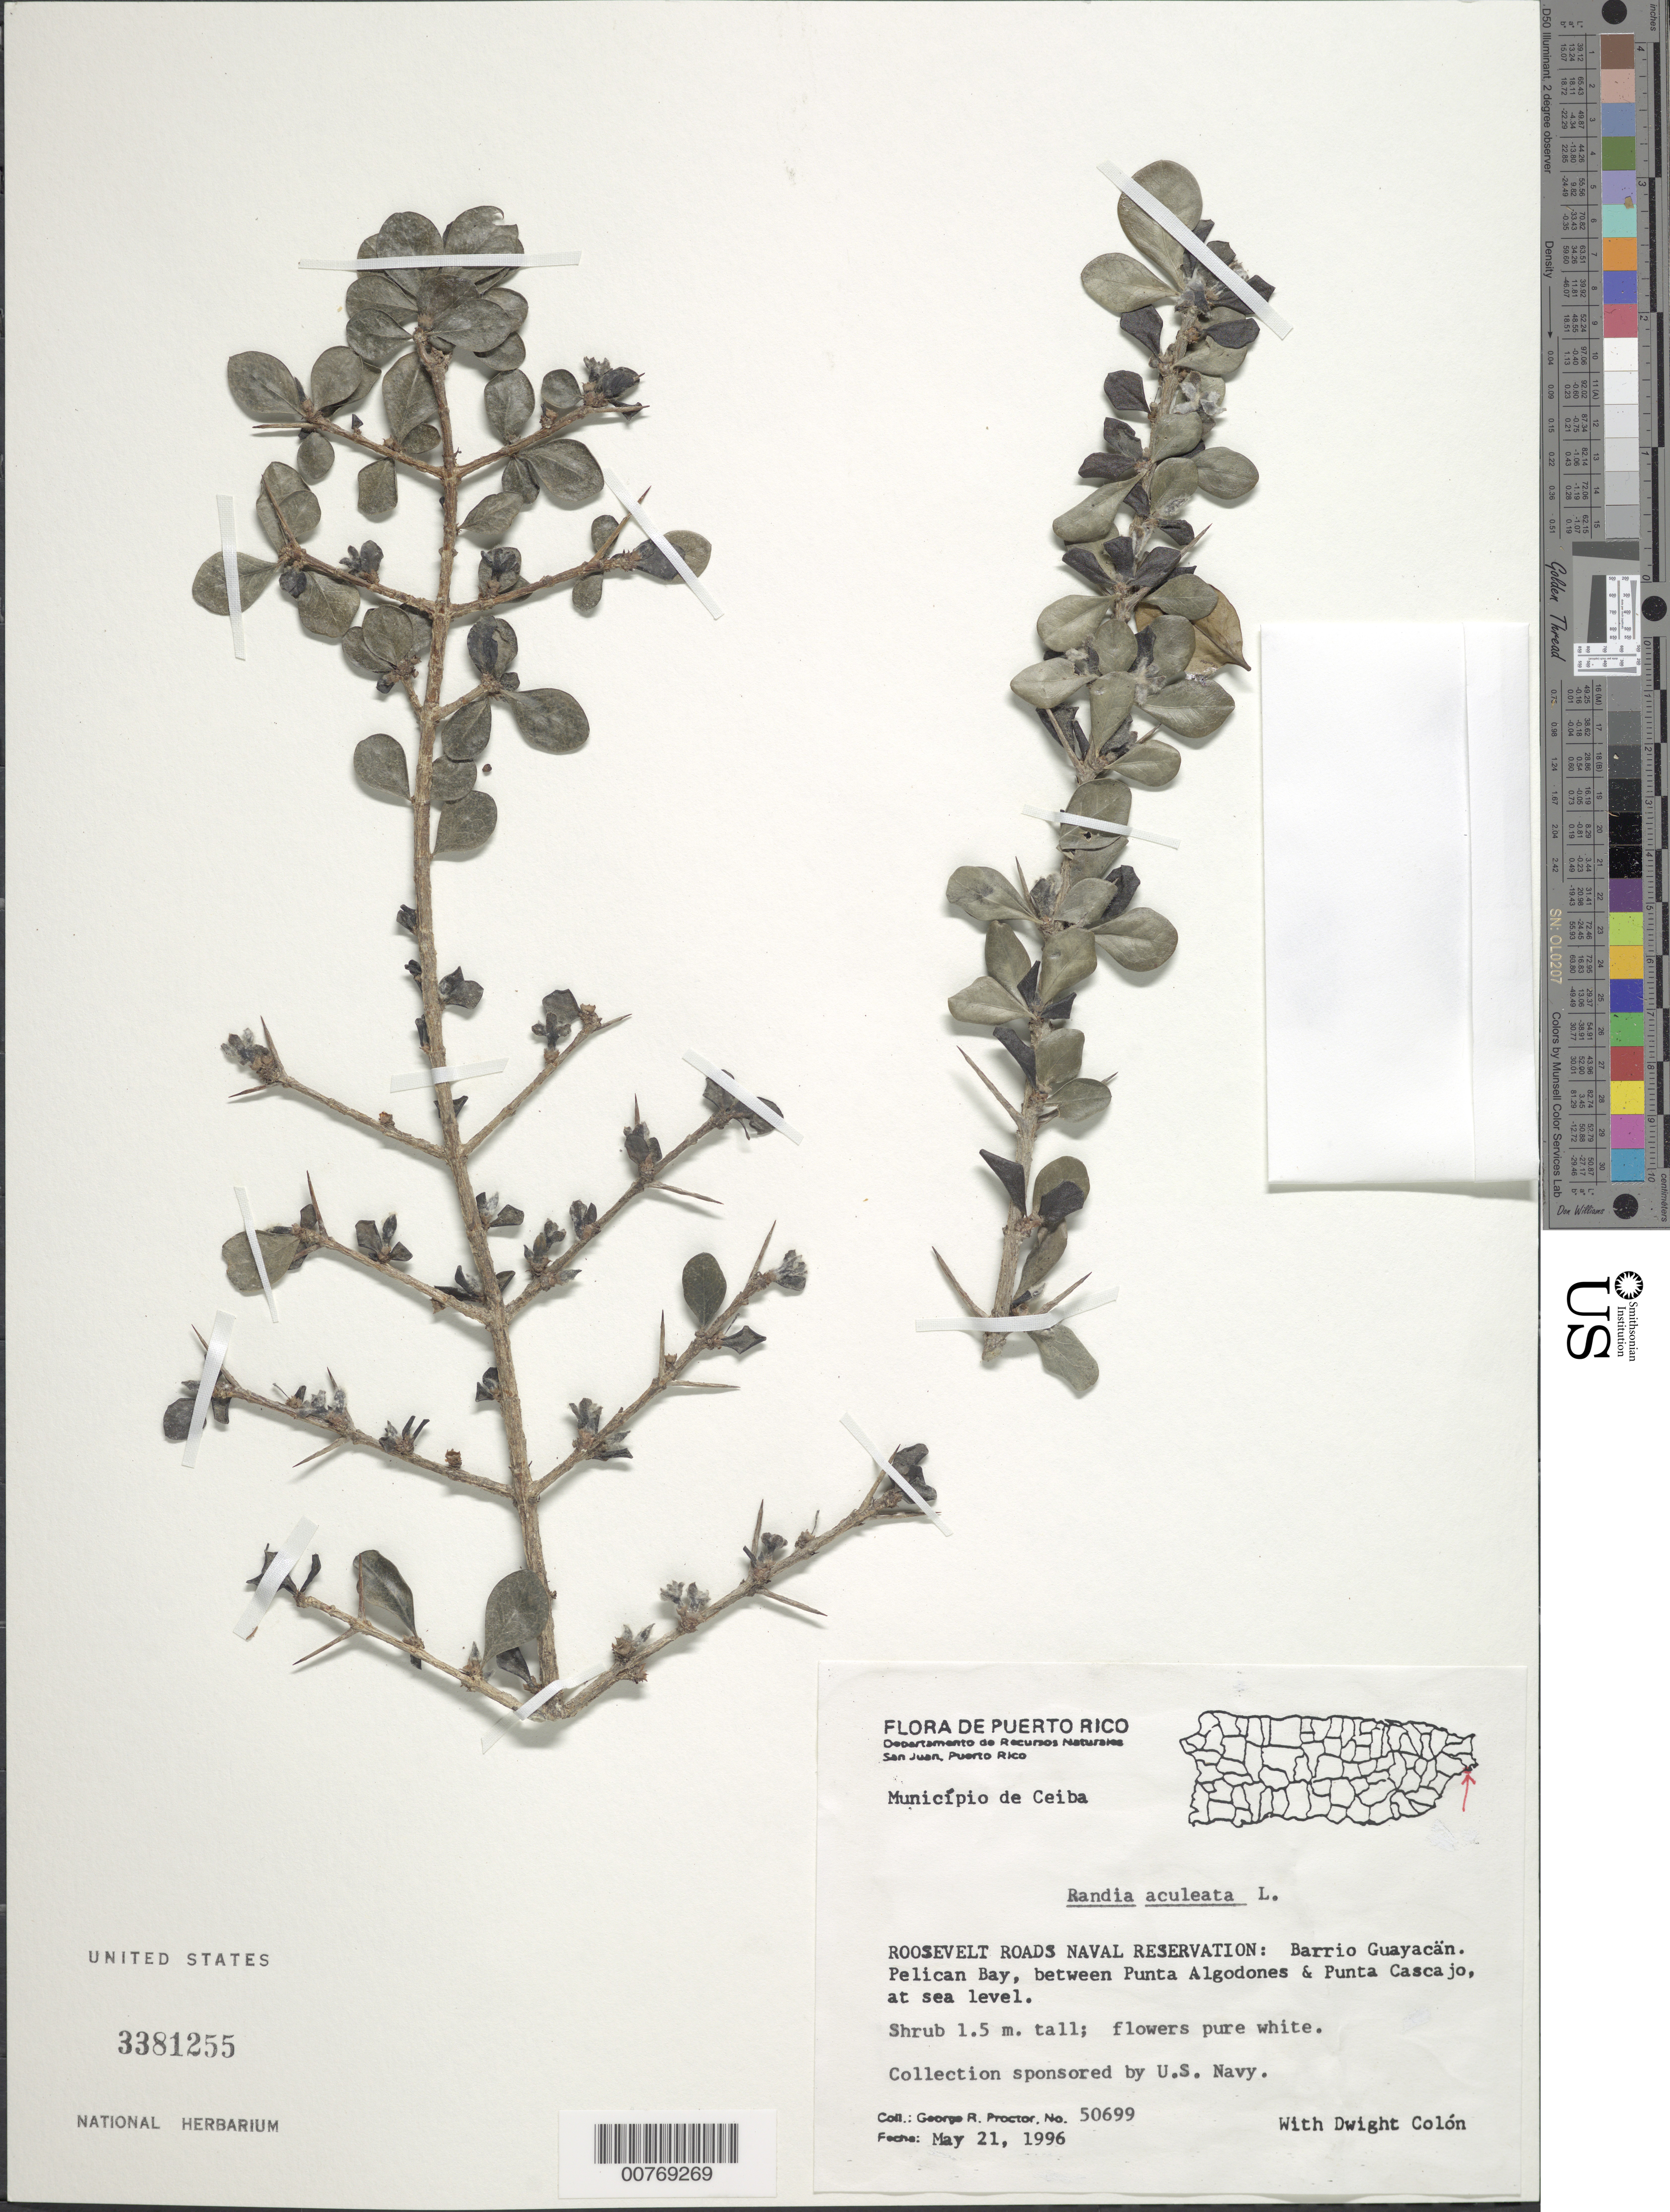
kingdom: Plantae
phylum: Tracheophyta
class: Magnoliopsida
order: Gentianales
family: Rubiaceae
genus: Randia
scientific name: Randia aculeata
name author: L.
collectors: G. R. Proctor & D. Colón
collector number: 50699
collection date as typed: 21 May 1996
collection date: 1996-05-21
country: Puerto Rico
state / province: Ceiba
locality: Municipio de Ceiba. Roosevelt Roads Naval Reservation, Barrio Guayacán. Pelican Bay, between Punta Algodones and Punta Cascajo, at sea level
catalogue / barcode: US 3381255